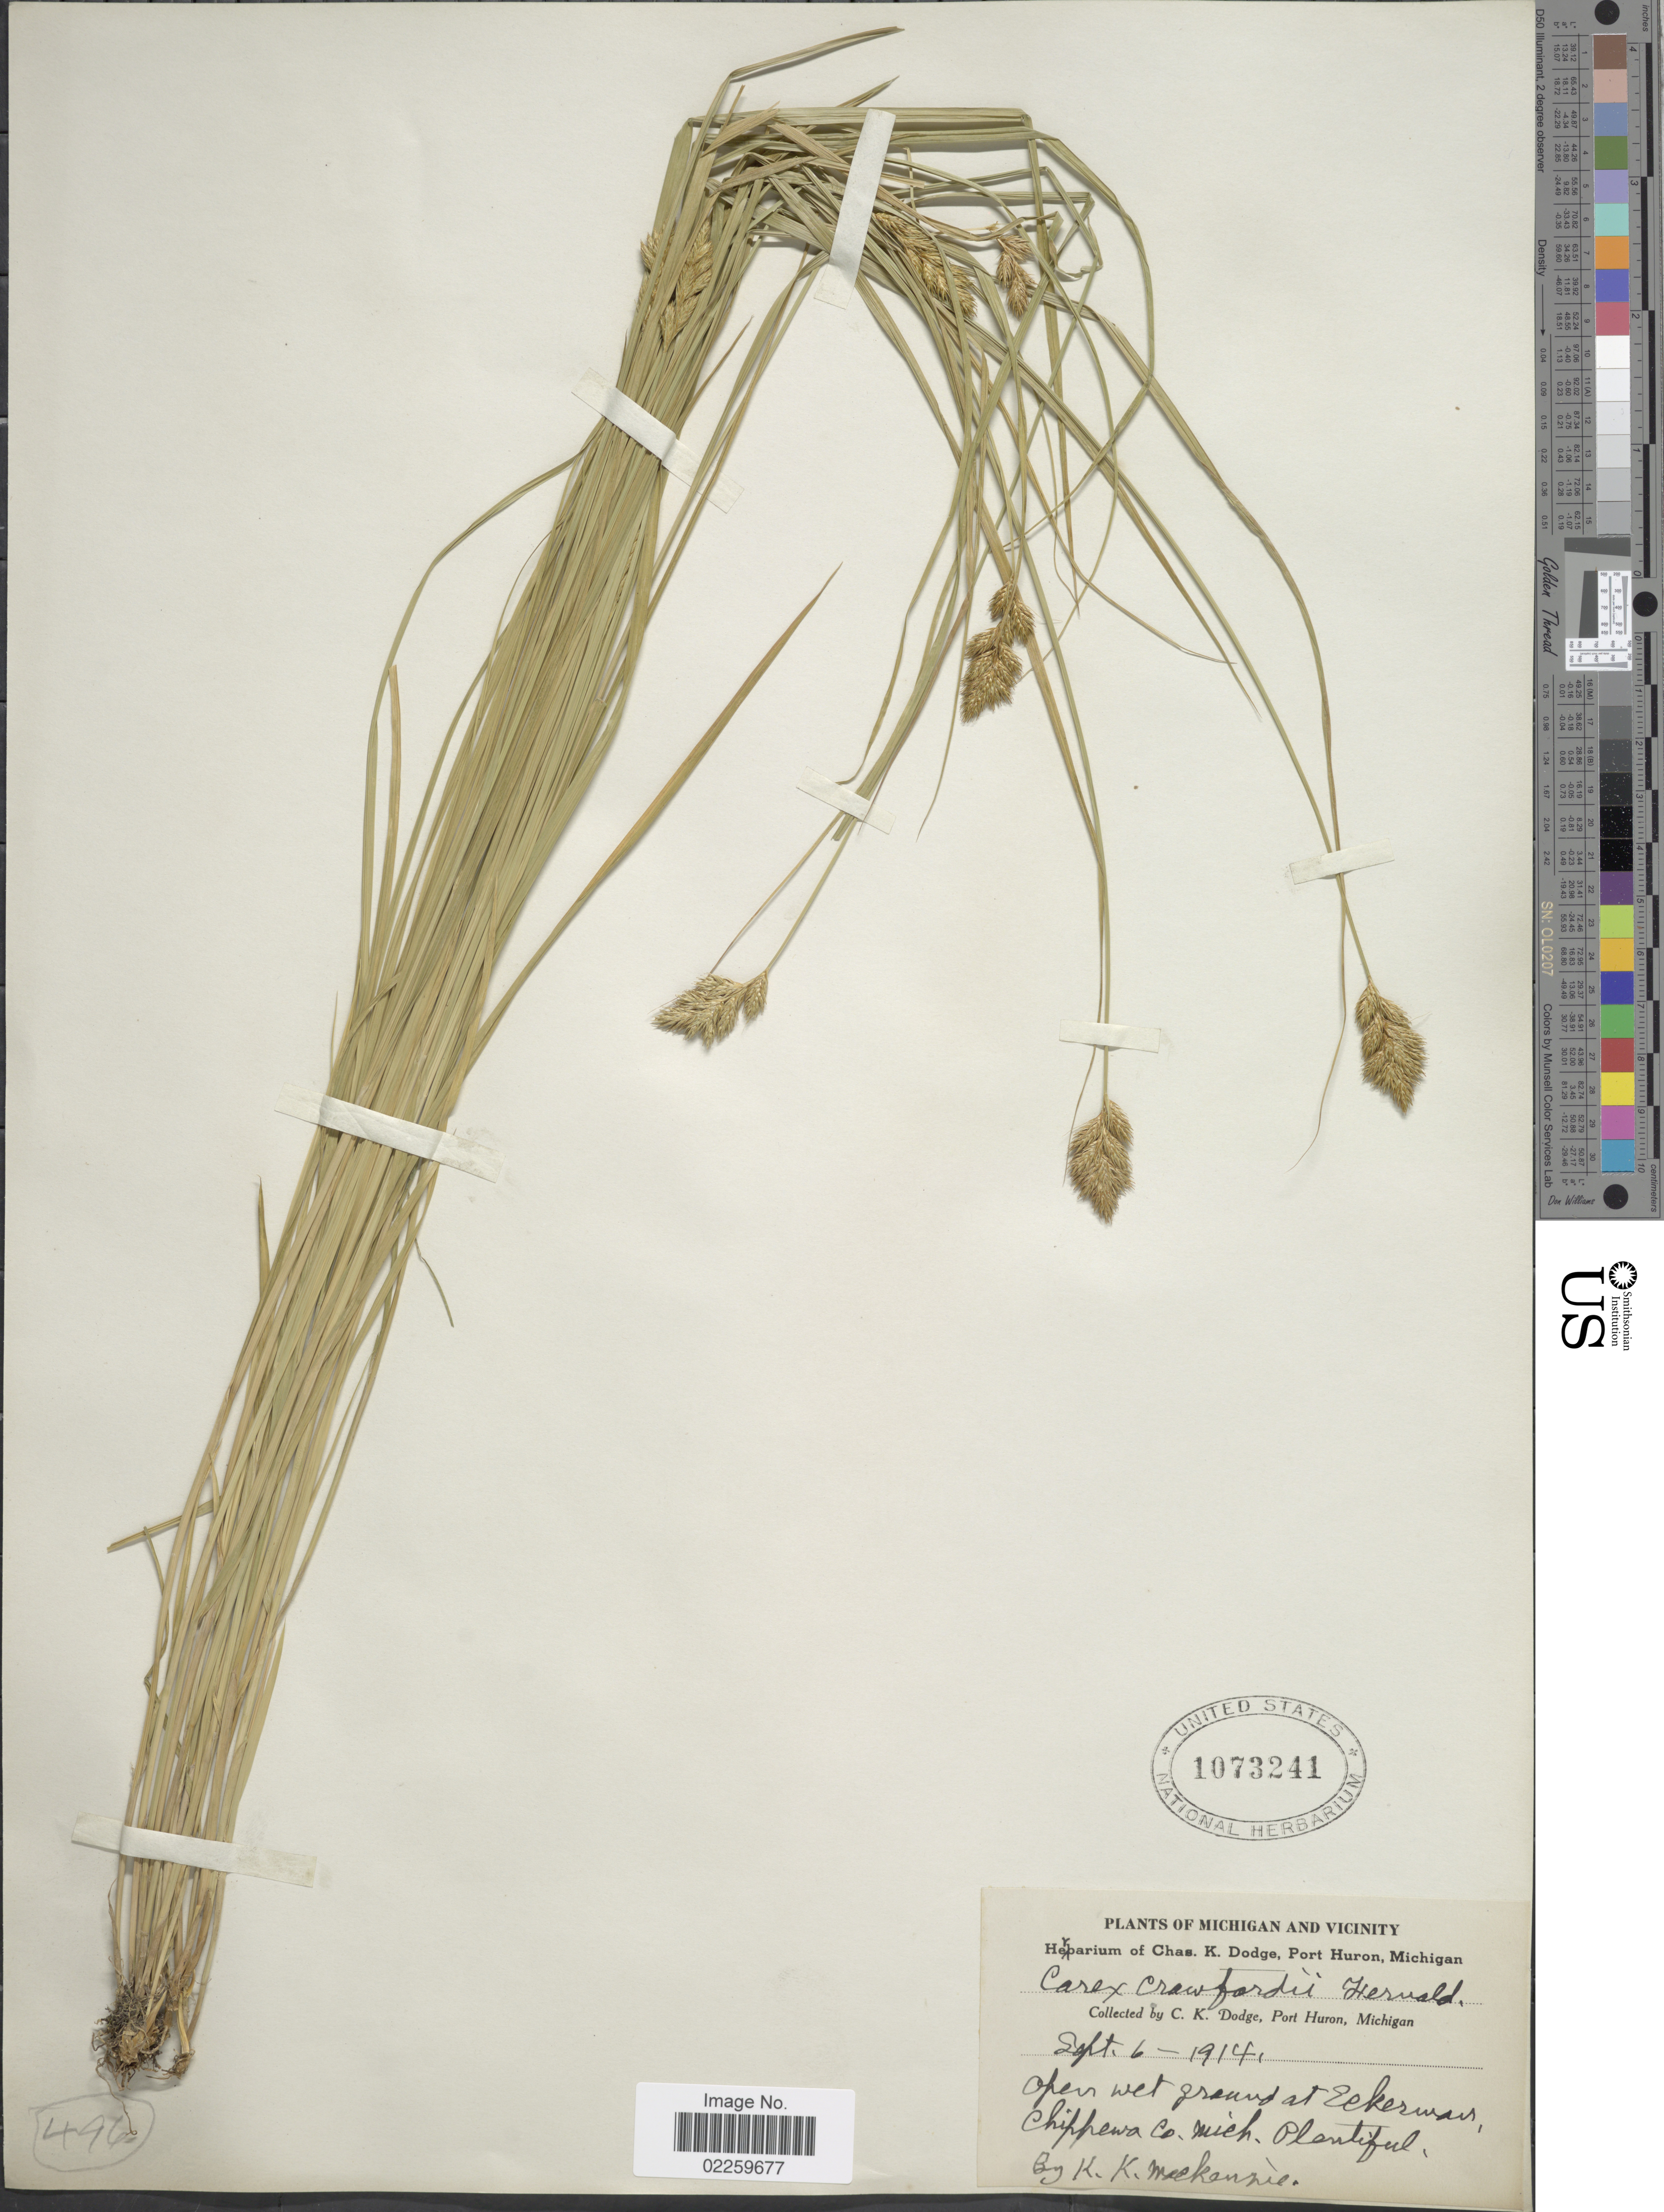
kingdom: Plantae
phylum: Tracheophyta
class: Liliopsida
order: Poales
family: Cyperaceae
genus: Carex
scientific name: Carex crawfordii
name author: Fernald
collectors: C. K. Dodge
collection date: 1914-09-06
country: United States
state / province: Michigan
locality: Michigan and Vicinity, Port Huron, open wet ground at Eckerman, Chippewa Co.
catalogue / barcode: US 1073241